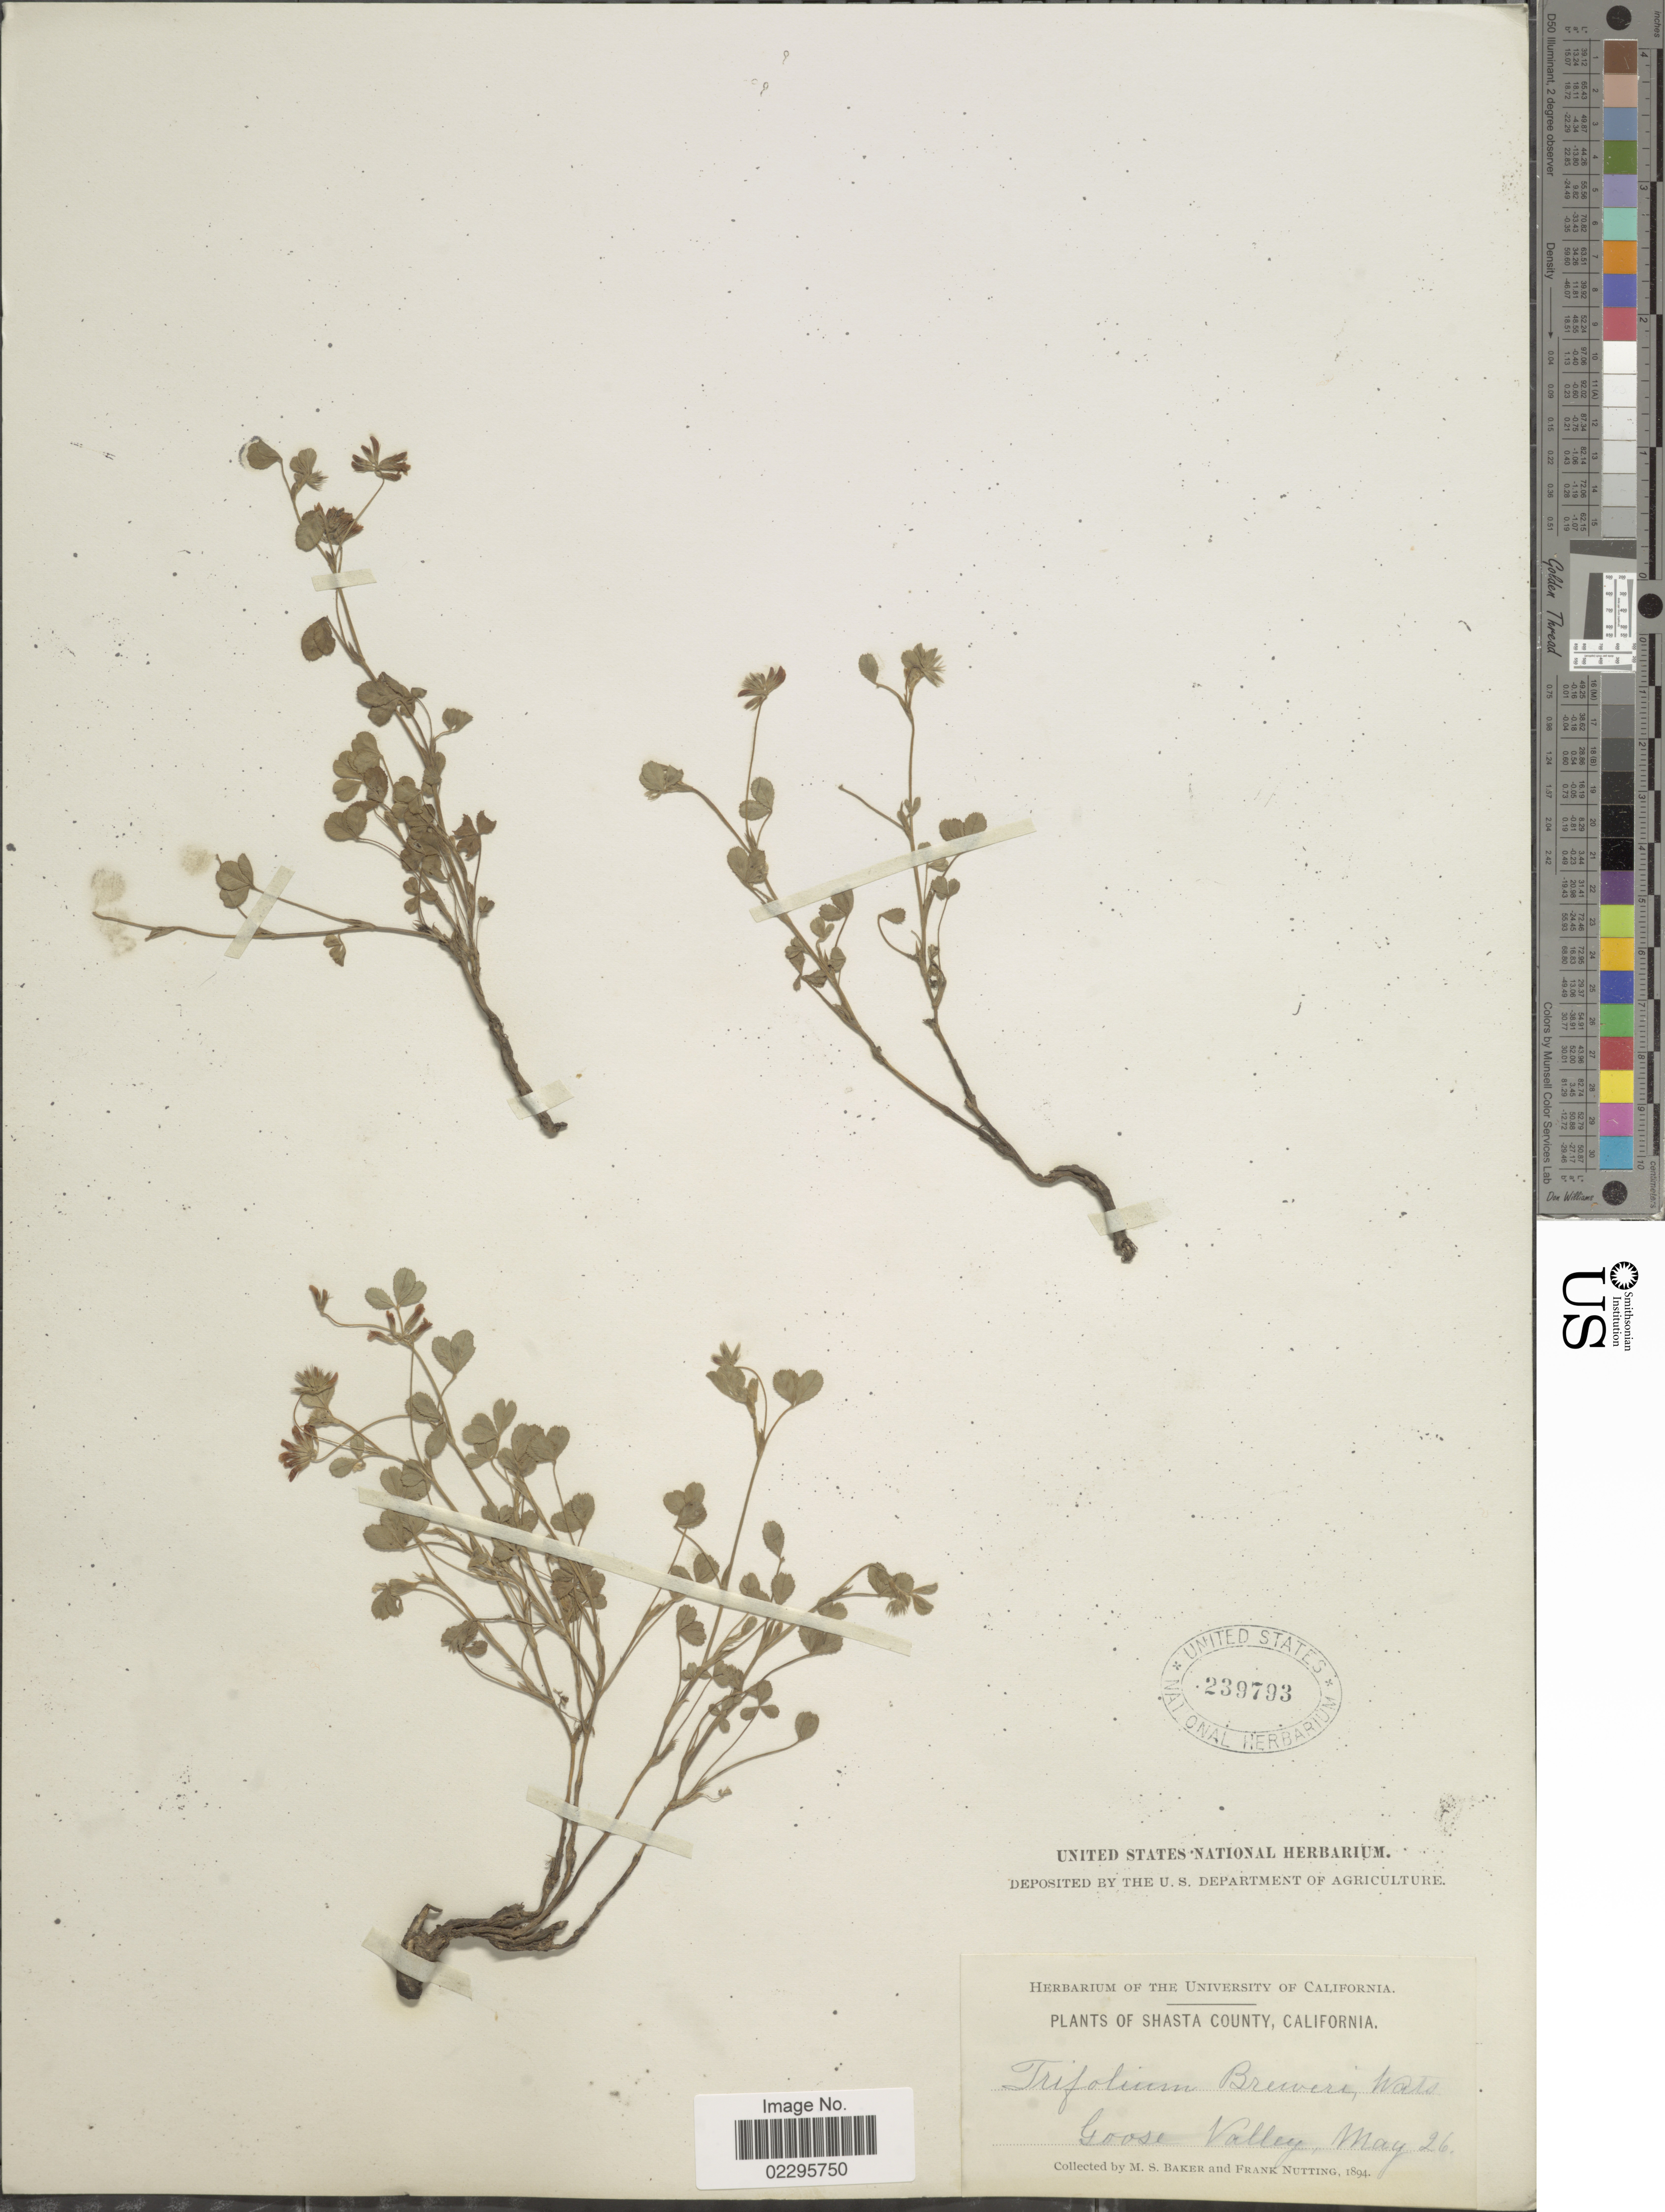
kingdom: Plantae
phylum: Tracheophyta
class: Magnoliopsida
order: Fabales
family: Fabaceae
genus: Trifolium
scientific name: Trifolium breweri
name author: S. Watson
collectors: M. S. Baker & F. Nutting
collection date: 1894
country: United States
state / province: California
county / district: Shasta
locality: Shasta County, Goose Valley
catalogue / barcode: US 239793